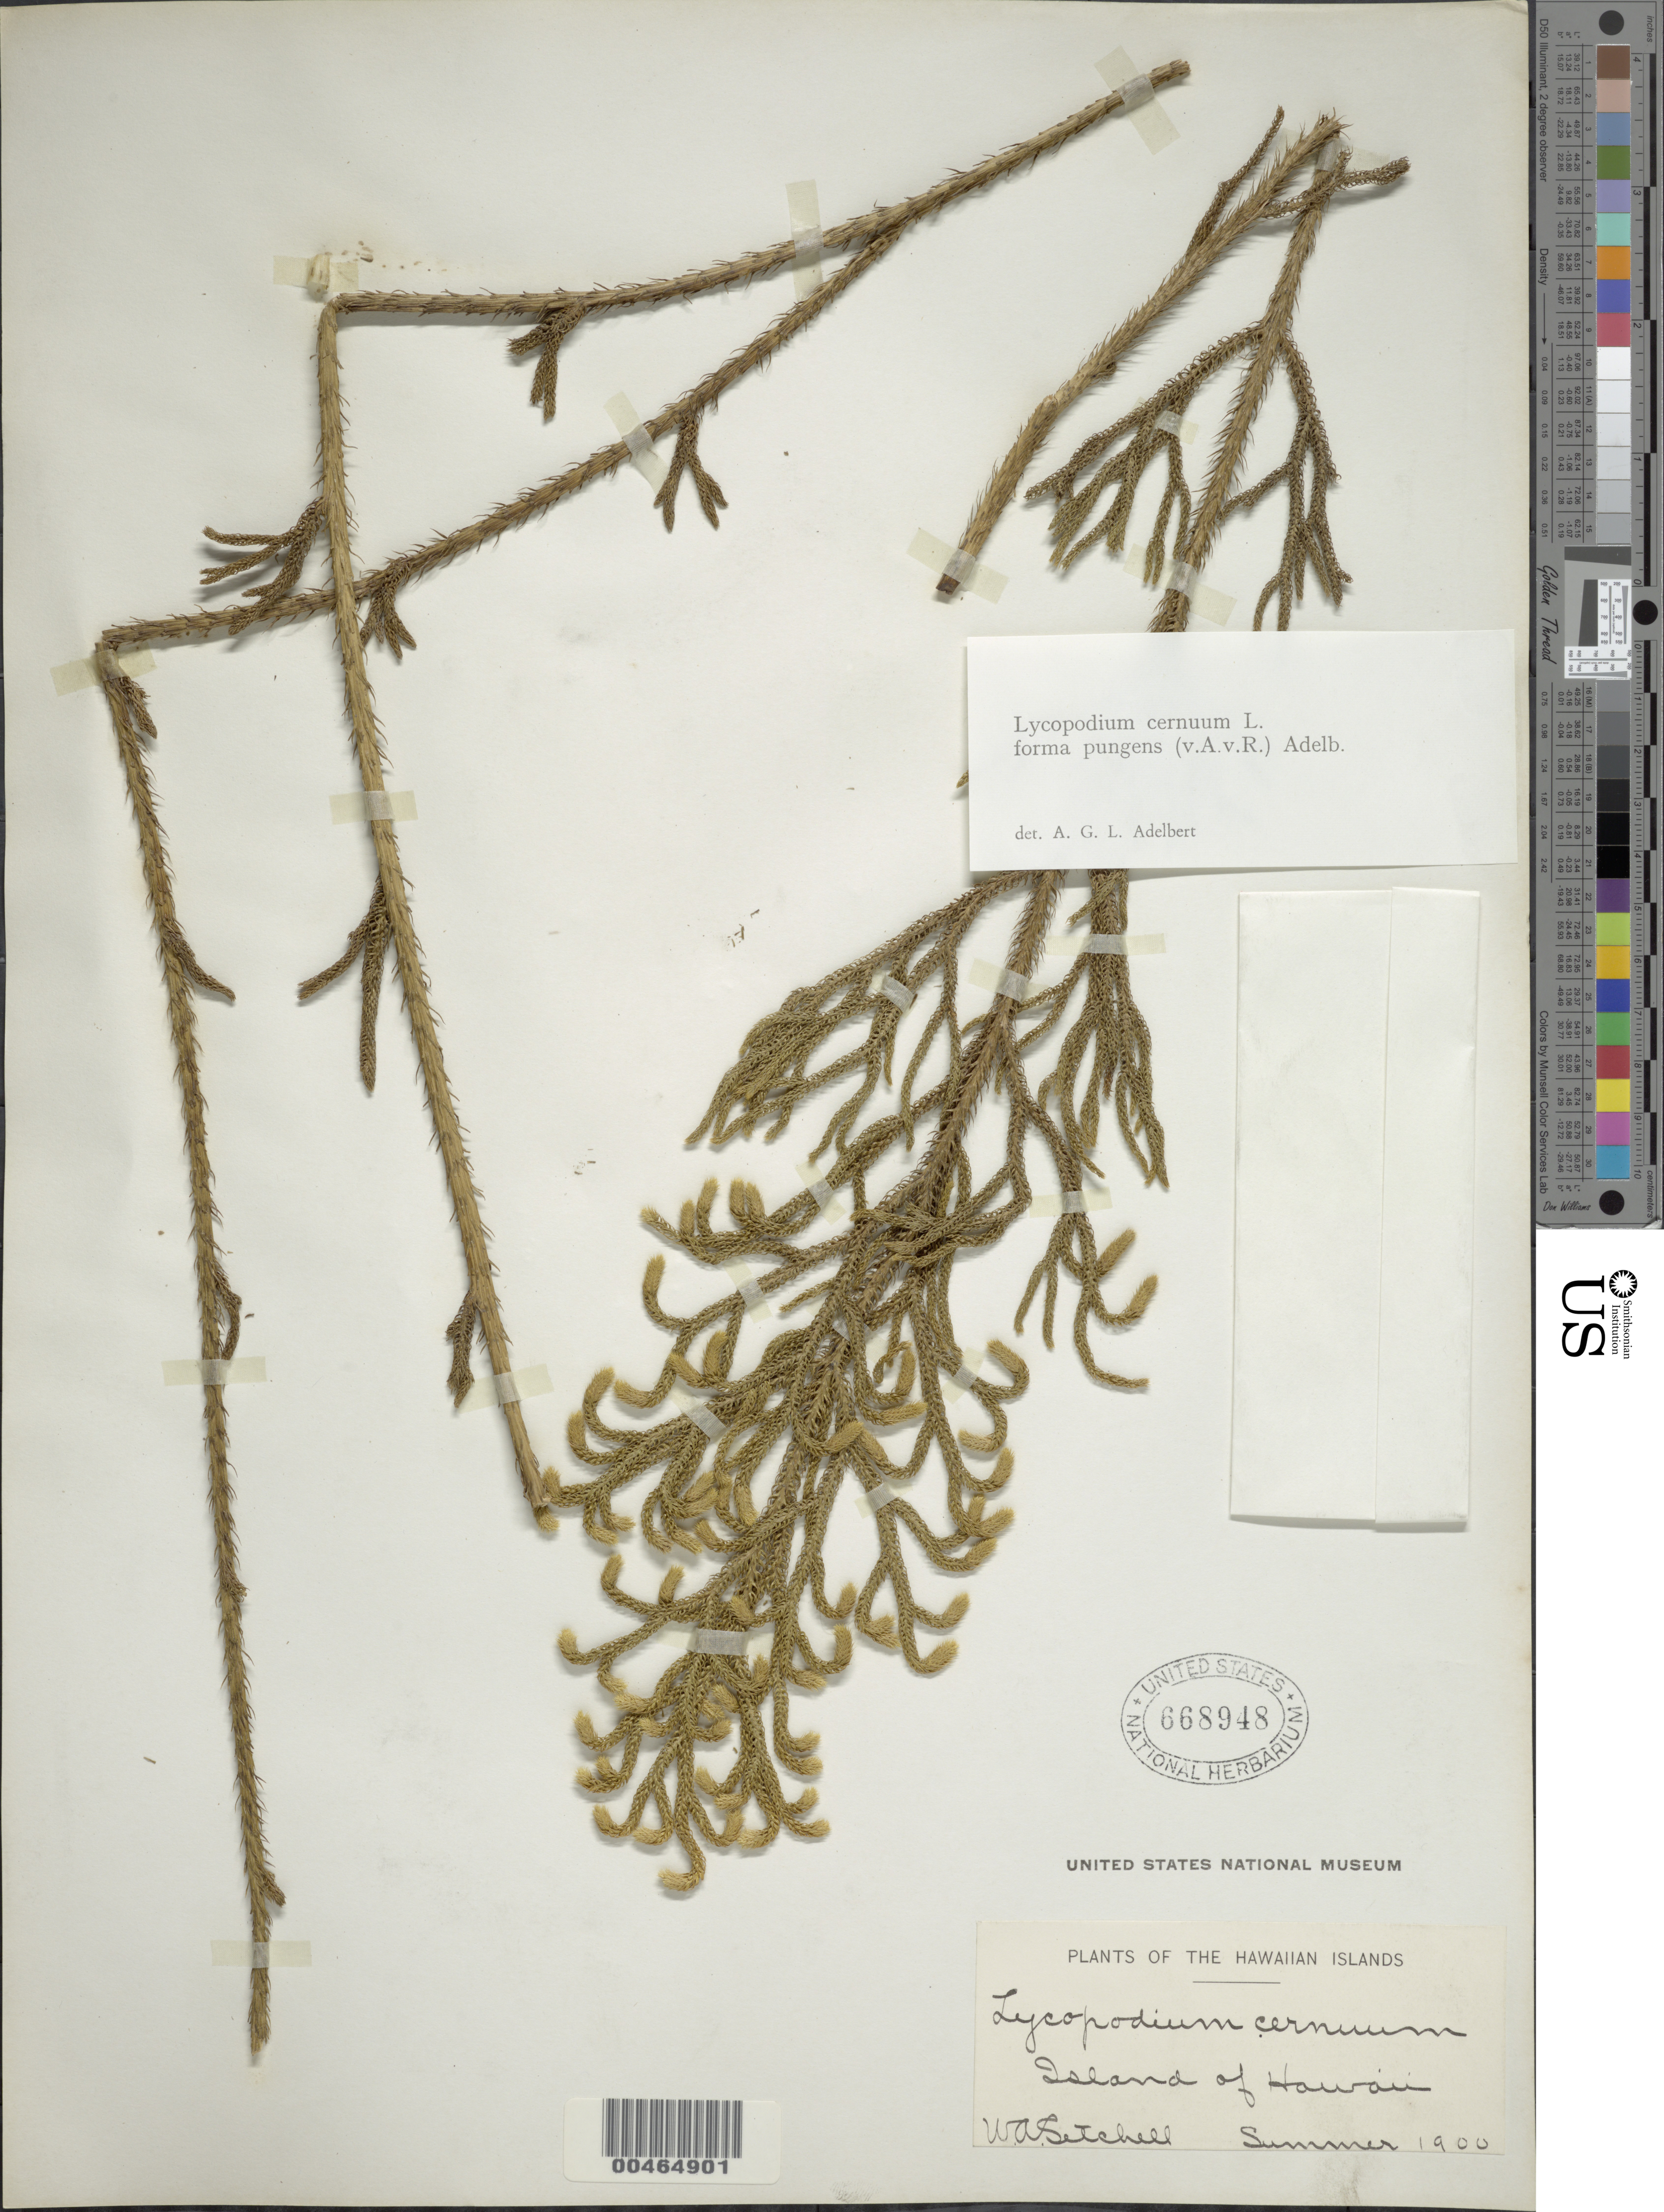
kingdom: Plantae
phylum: Tracheophyta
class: Lycopodiopsida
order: Lycopodiales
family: Lycopodiaceae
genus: Palhinhaea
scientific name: Palhinhaea cernua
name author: (L.) Vasc. & Franco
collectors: W. Setchell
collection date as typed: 1900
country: United States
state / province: Hawaii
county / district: Kauai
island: Kaua'i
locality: Hawaii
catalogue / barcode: US 668948